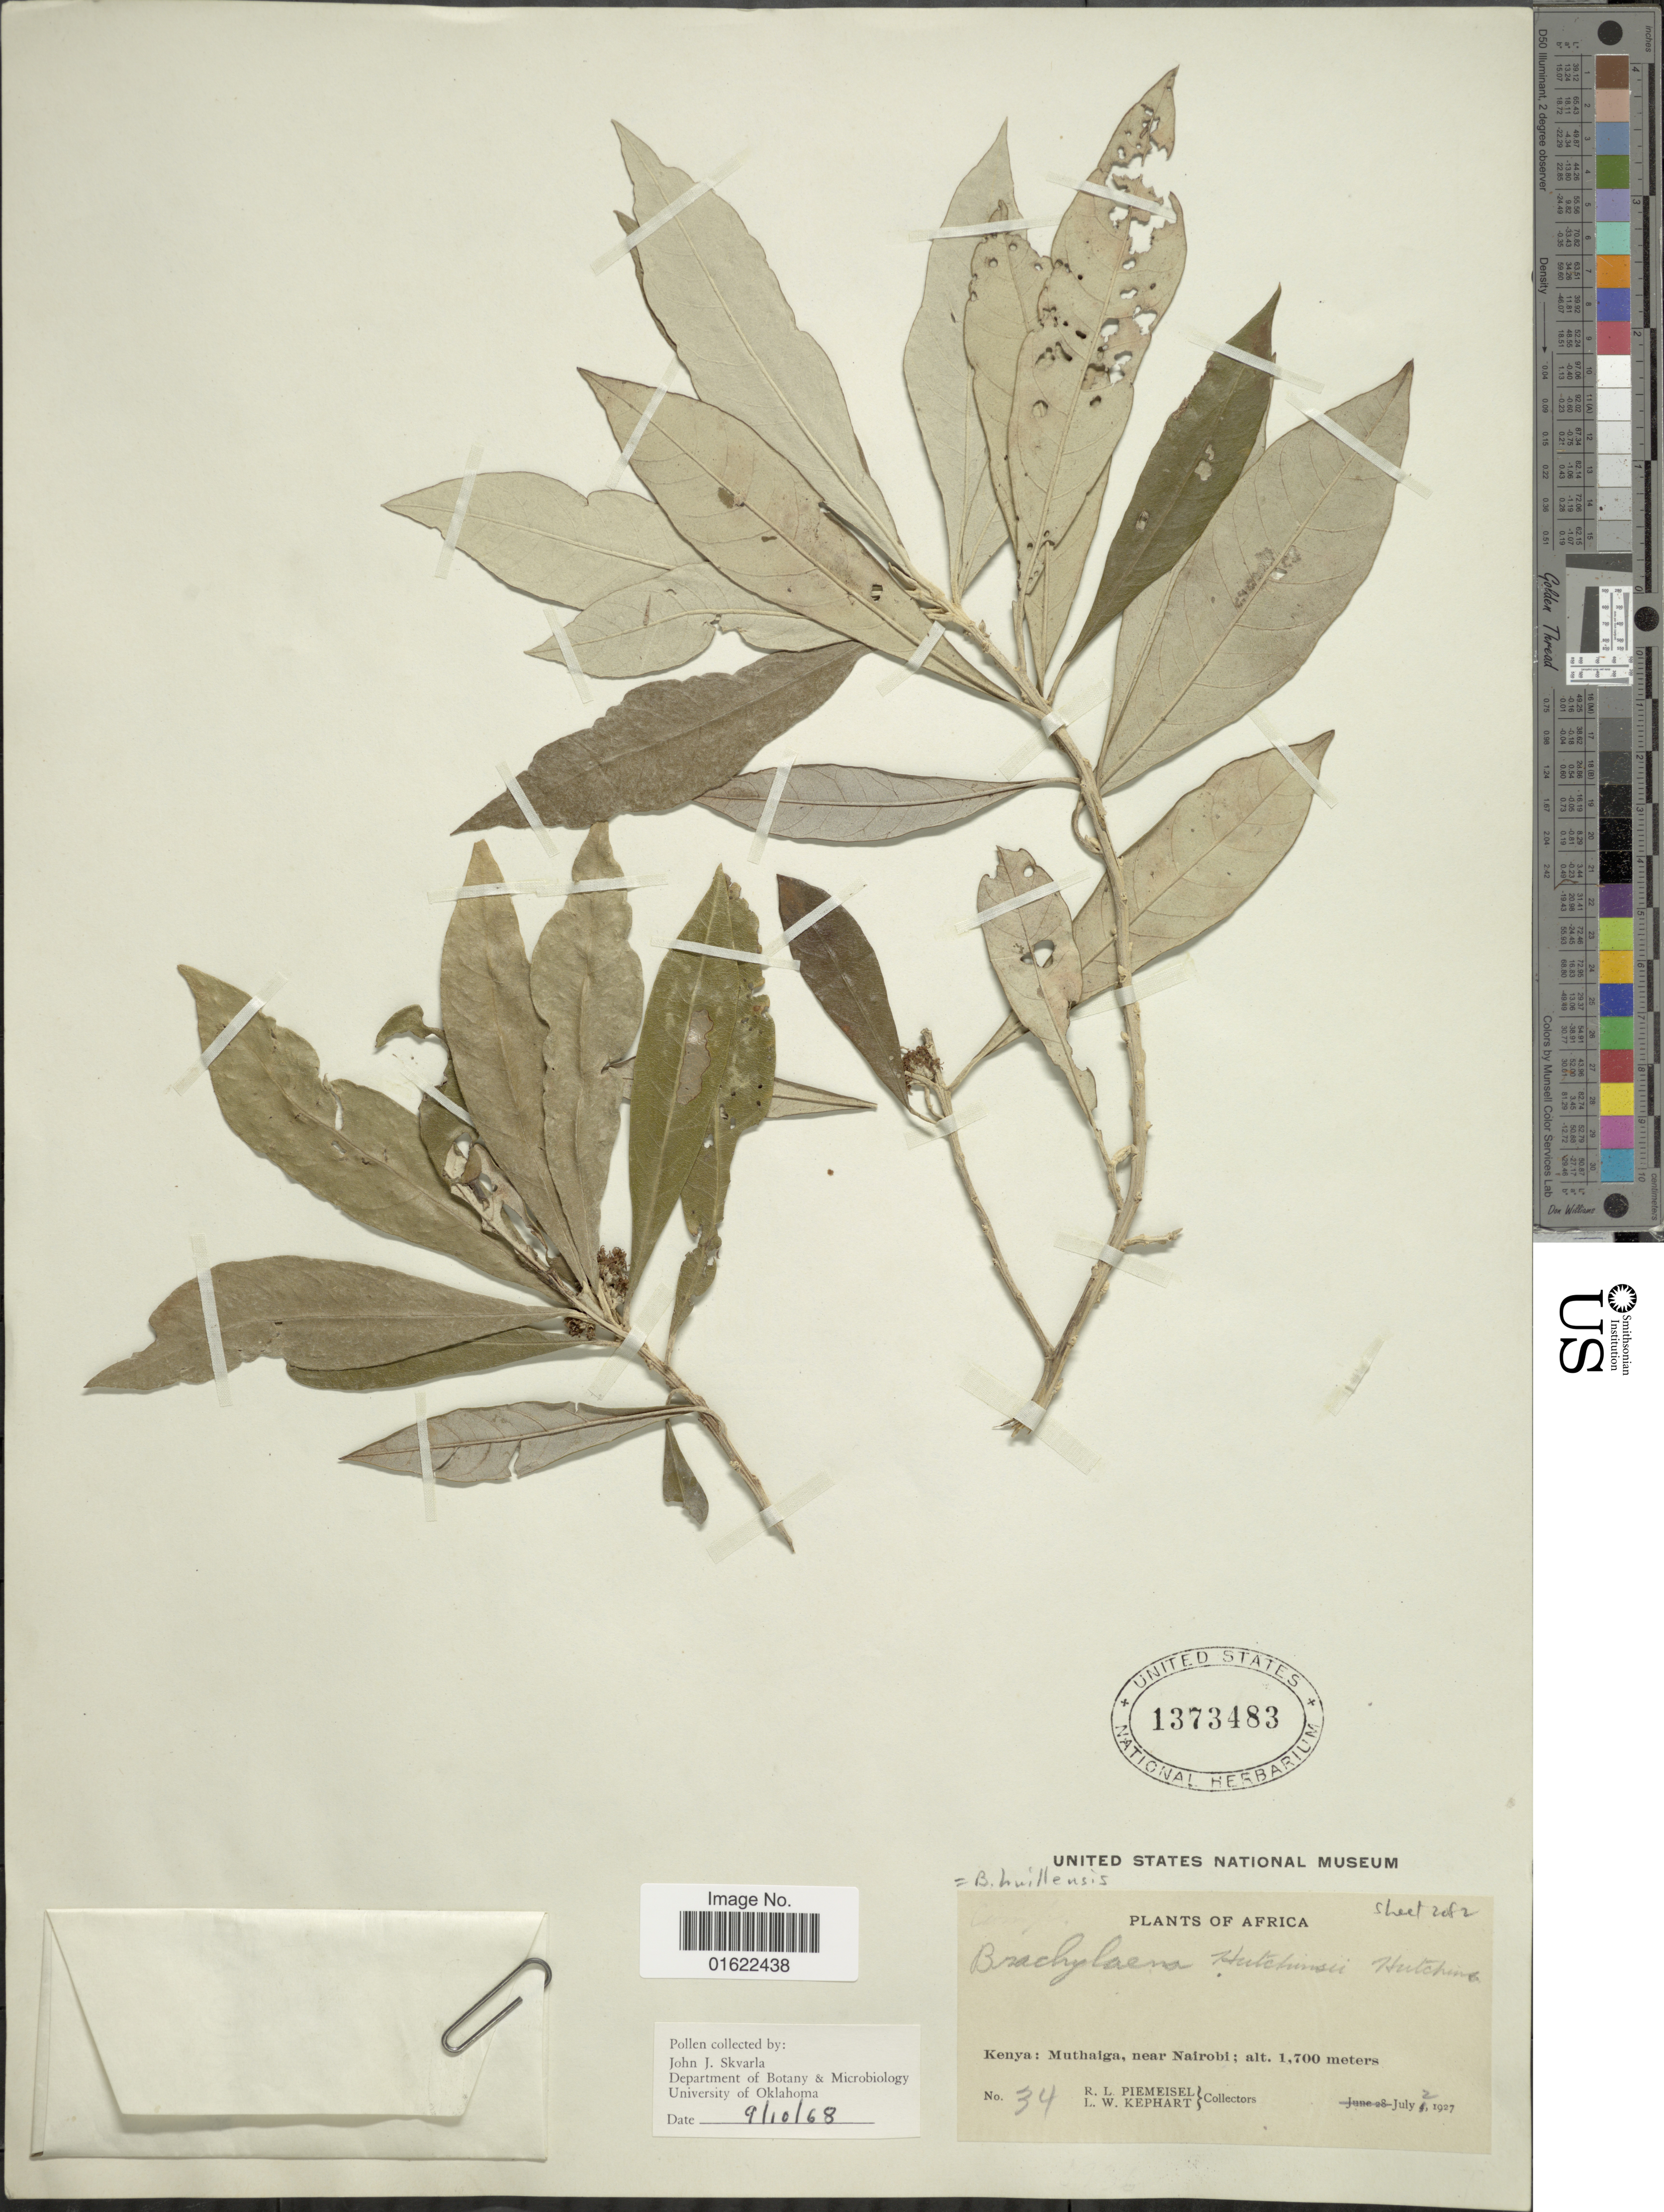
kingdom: Plantae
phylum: Tracheophyta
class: Magnoliopsida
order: Asterales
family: Asteraceae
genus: Brachylaena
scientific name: Brachylaena huillensis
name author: O. Hoffm.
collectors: R. L. Piemeisel & L. W. Kephart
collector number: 34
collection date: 1927-07-02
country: Kenya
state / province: Nairobi Area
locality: Muthaiga, near Nairobi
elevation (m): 1700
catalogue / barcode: US 1373483